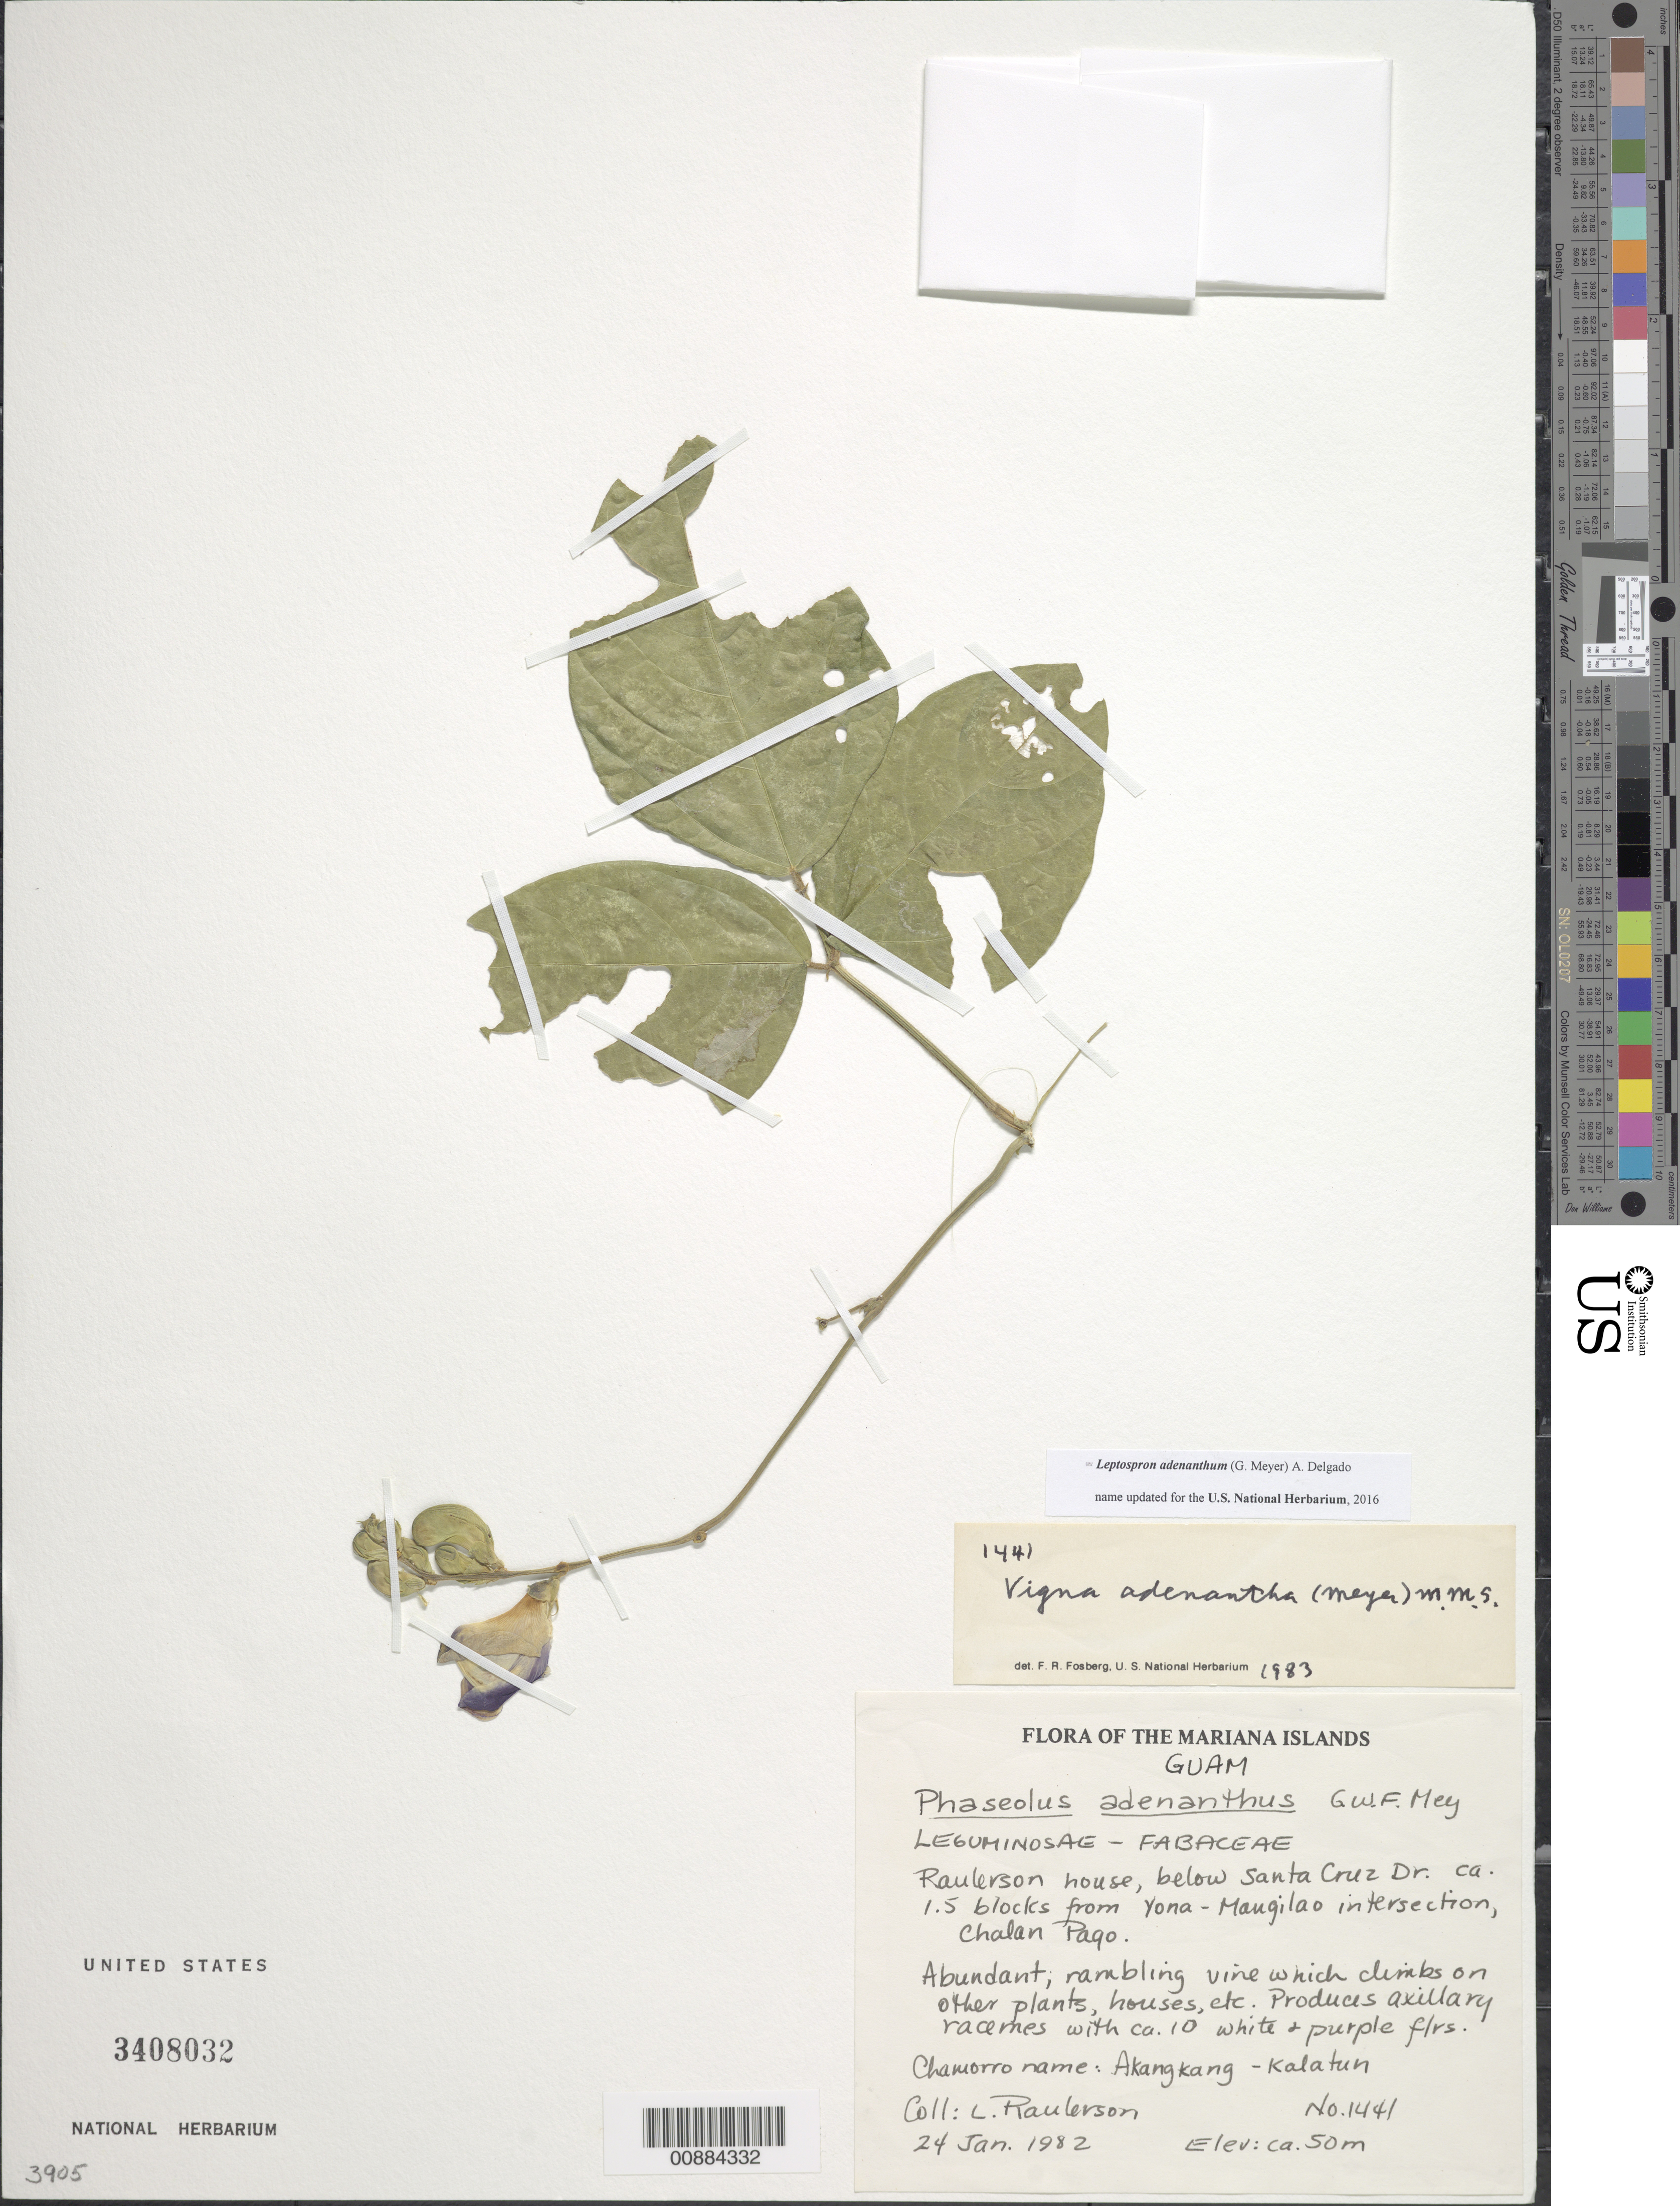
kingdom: Plantae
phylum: Tracheophyta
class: Magnoliopsida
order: Fabales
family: Fabaceae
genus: Leptospron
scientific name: Leptospron adenanthum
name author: (G. Mey.) A. Delgado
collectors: L. Raulerson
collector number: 1441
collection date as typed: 24 Jan 1982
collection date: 1982-01-24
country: Guam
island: Guam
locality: Raulerson house, below Santa Cruz Dr. ca. 1.5 blocks from Yona - Mangilao intersection, Chalan Pago.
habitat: Climbs on other plants, houses, etc.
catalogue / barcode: US 3408032